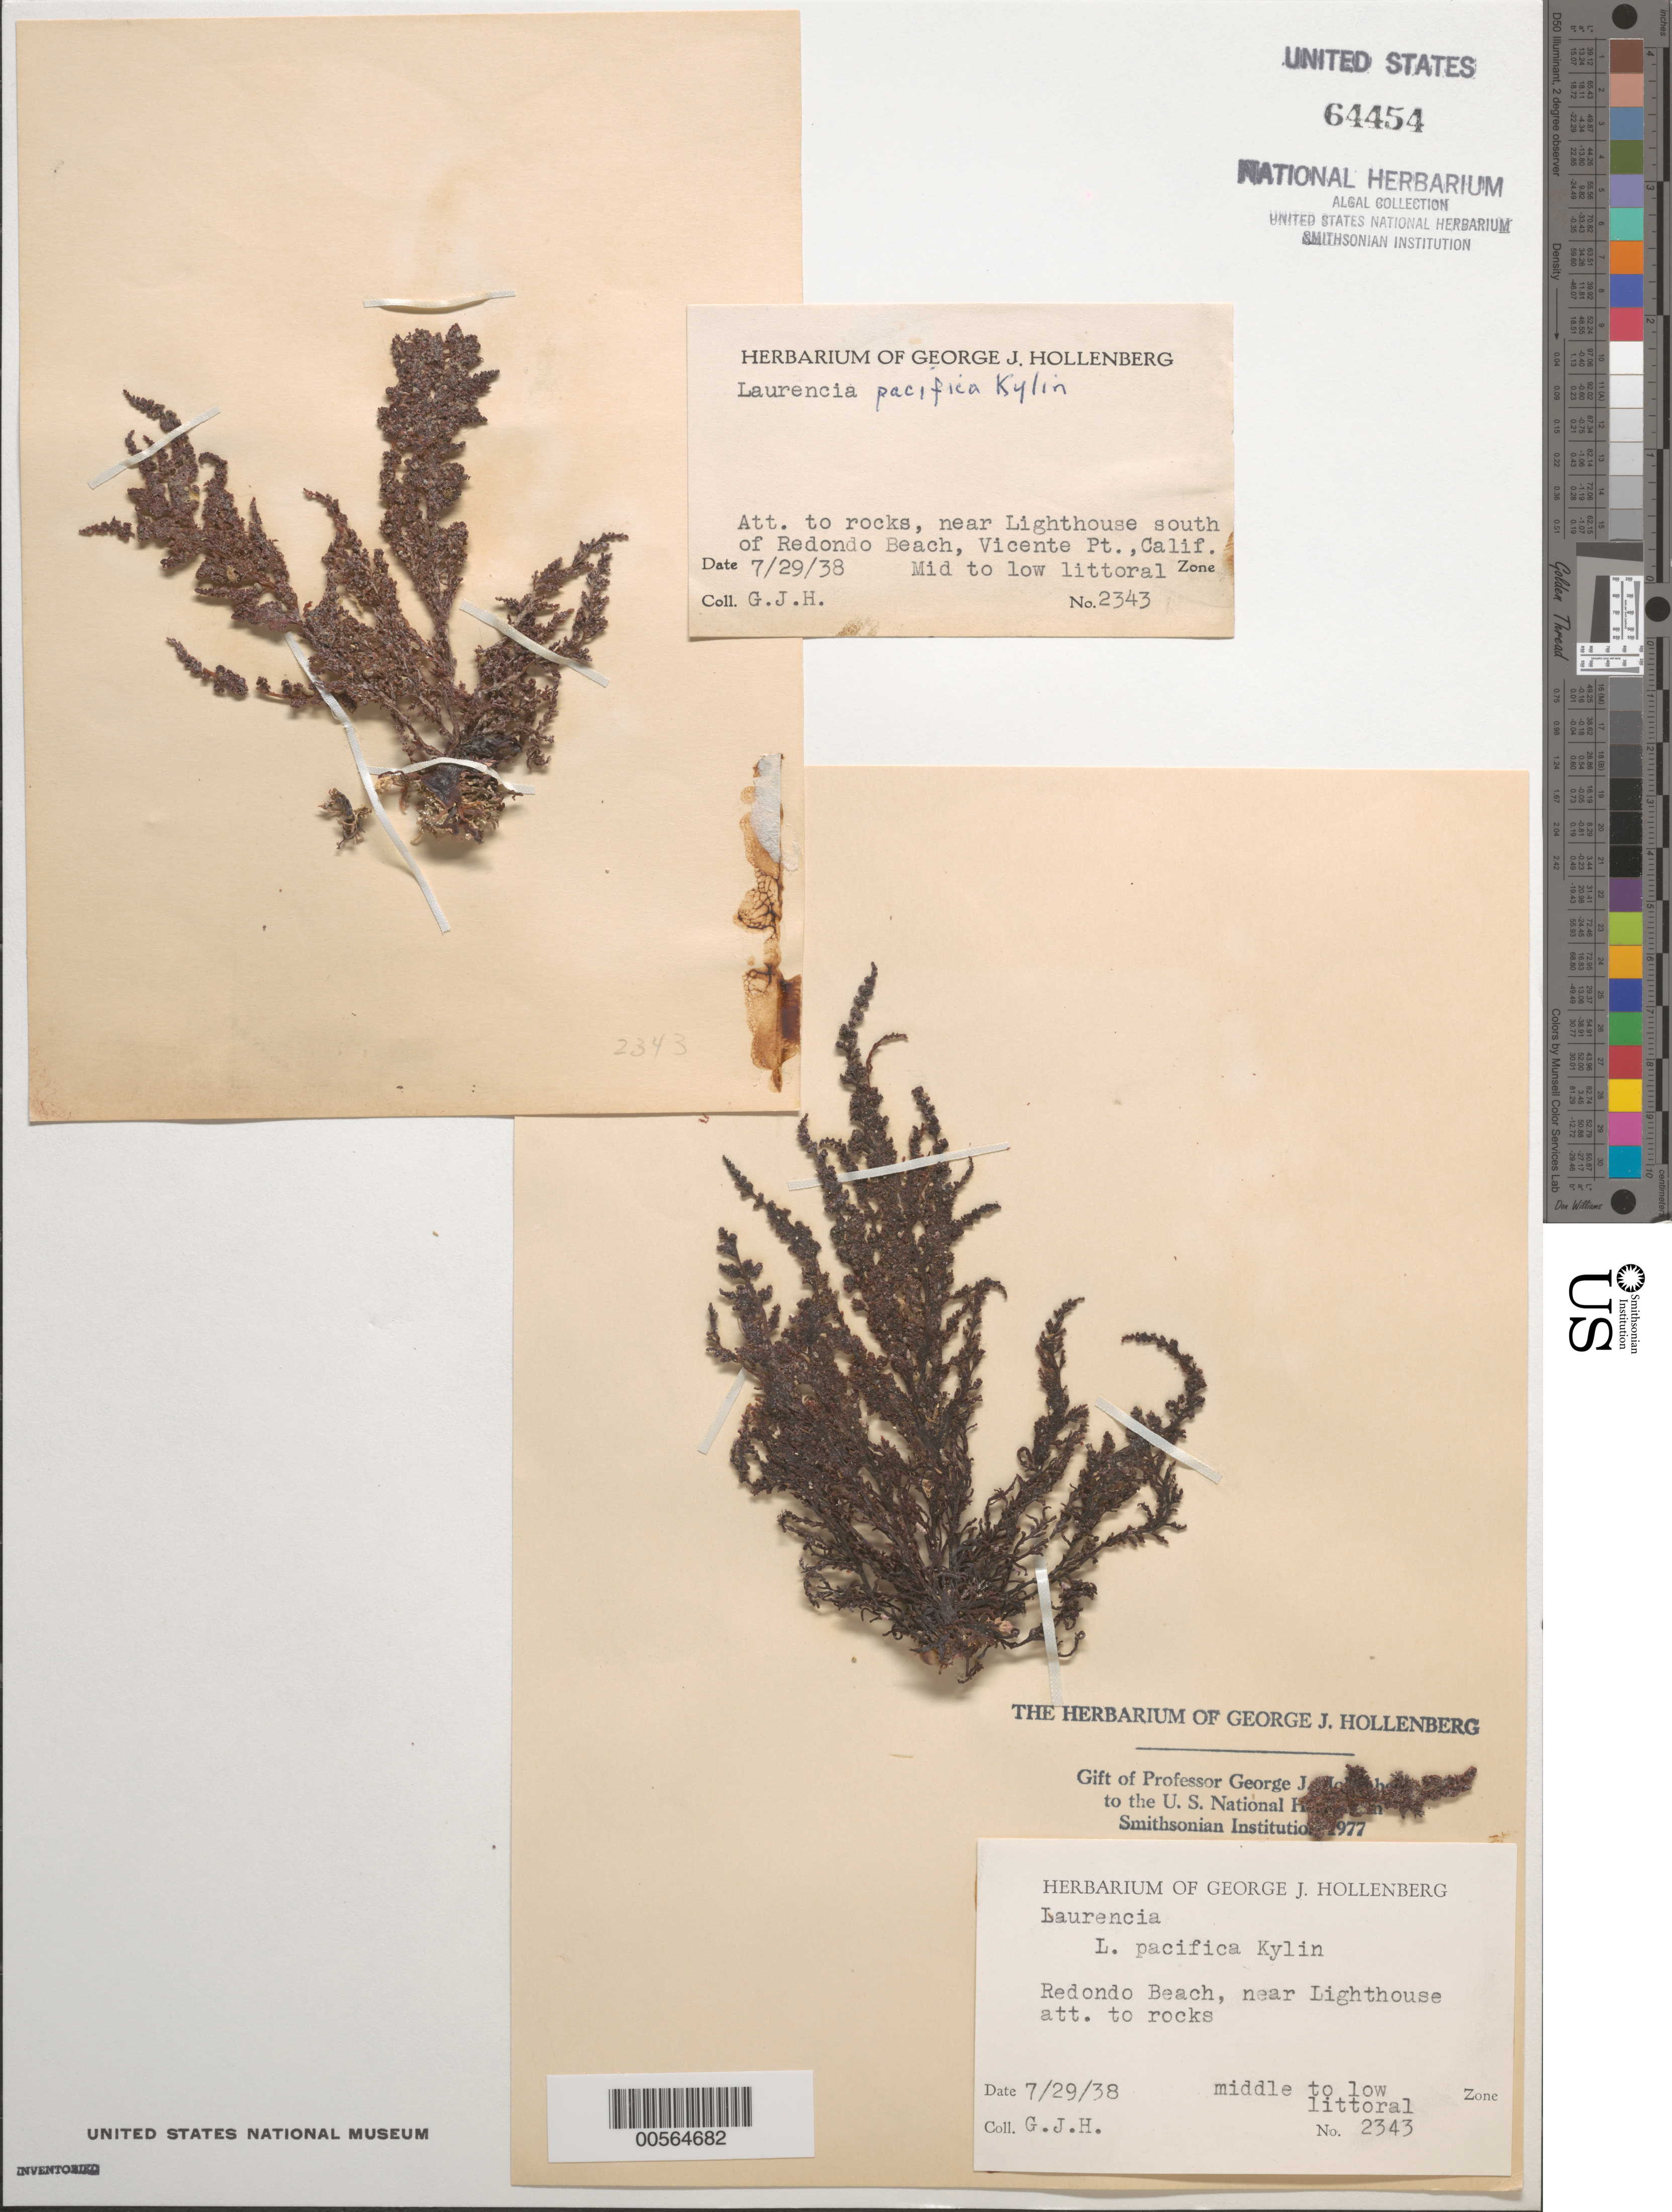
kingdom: Plantae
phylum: Rhodophyta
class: Florideophyceae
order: Ceramiales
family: Rhodomelaceae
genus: Laurencia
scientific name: Laurencia pacifica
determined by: Hollenberg, George J.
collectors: G. Hollenberg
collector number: GJH 2343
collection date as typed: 29 Jul 1938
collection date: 1938-07-29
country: United States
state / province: California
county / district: Los Angeles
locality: Point Vicente near lighthouse, south of Redondo Beach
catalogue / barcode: US 64454